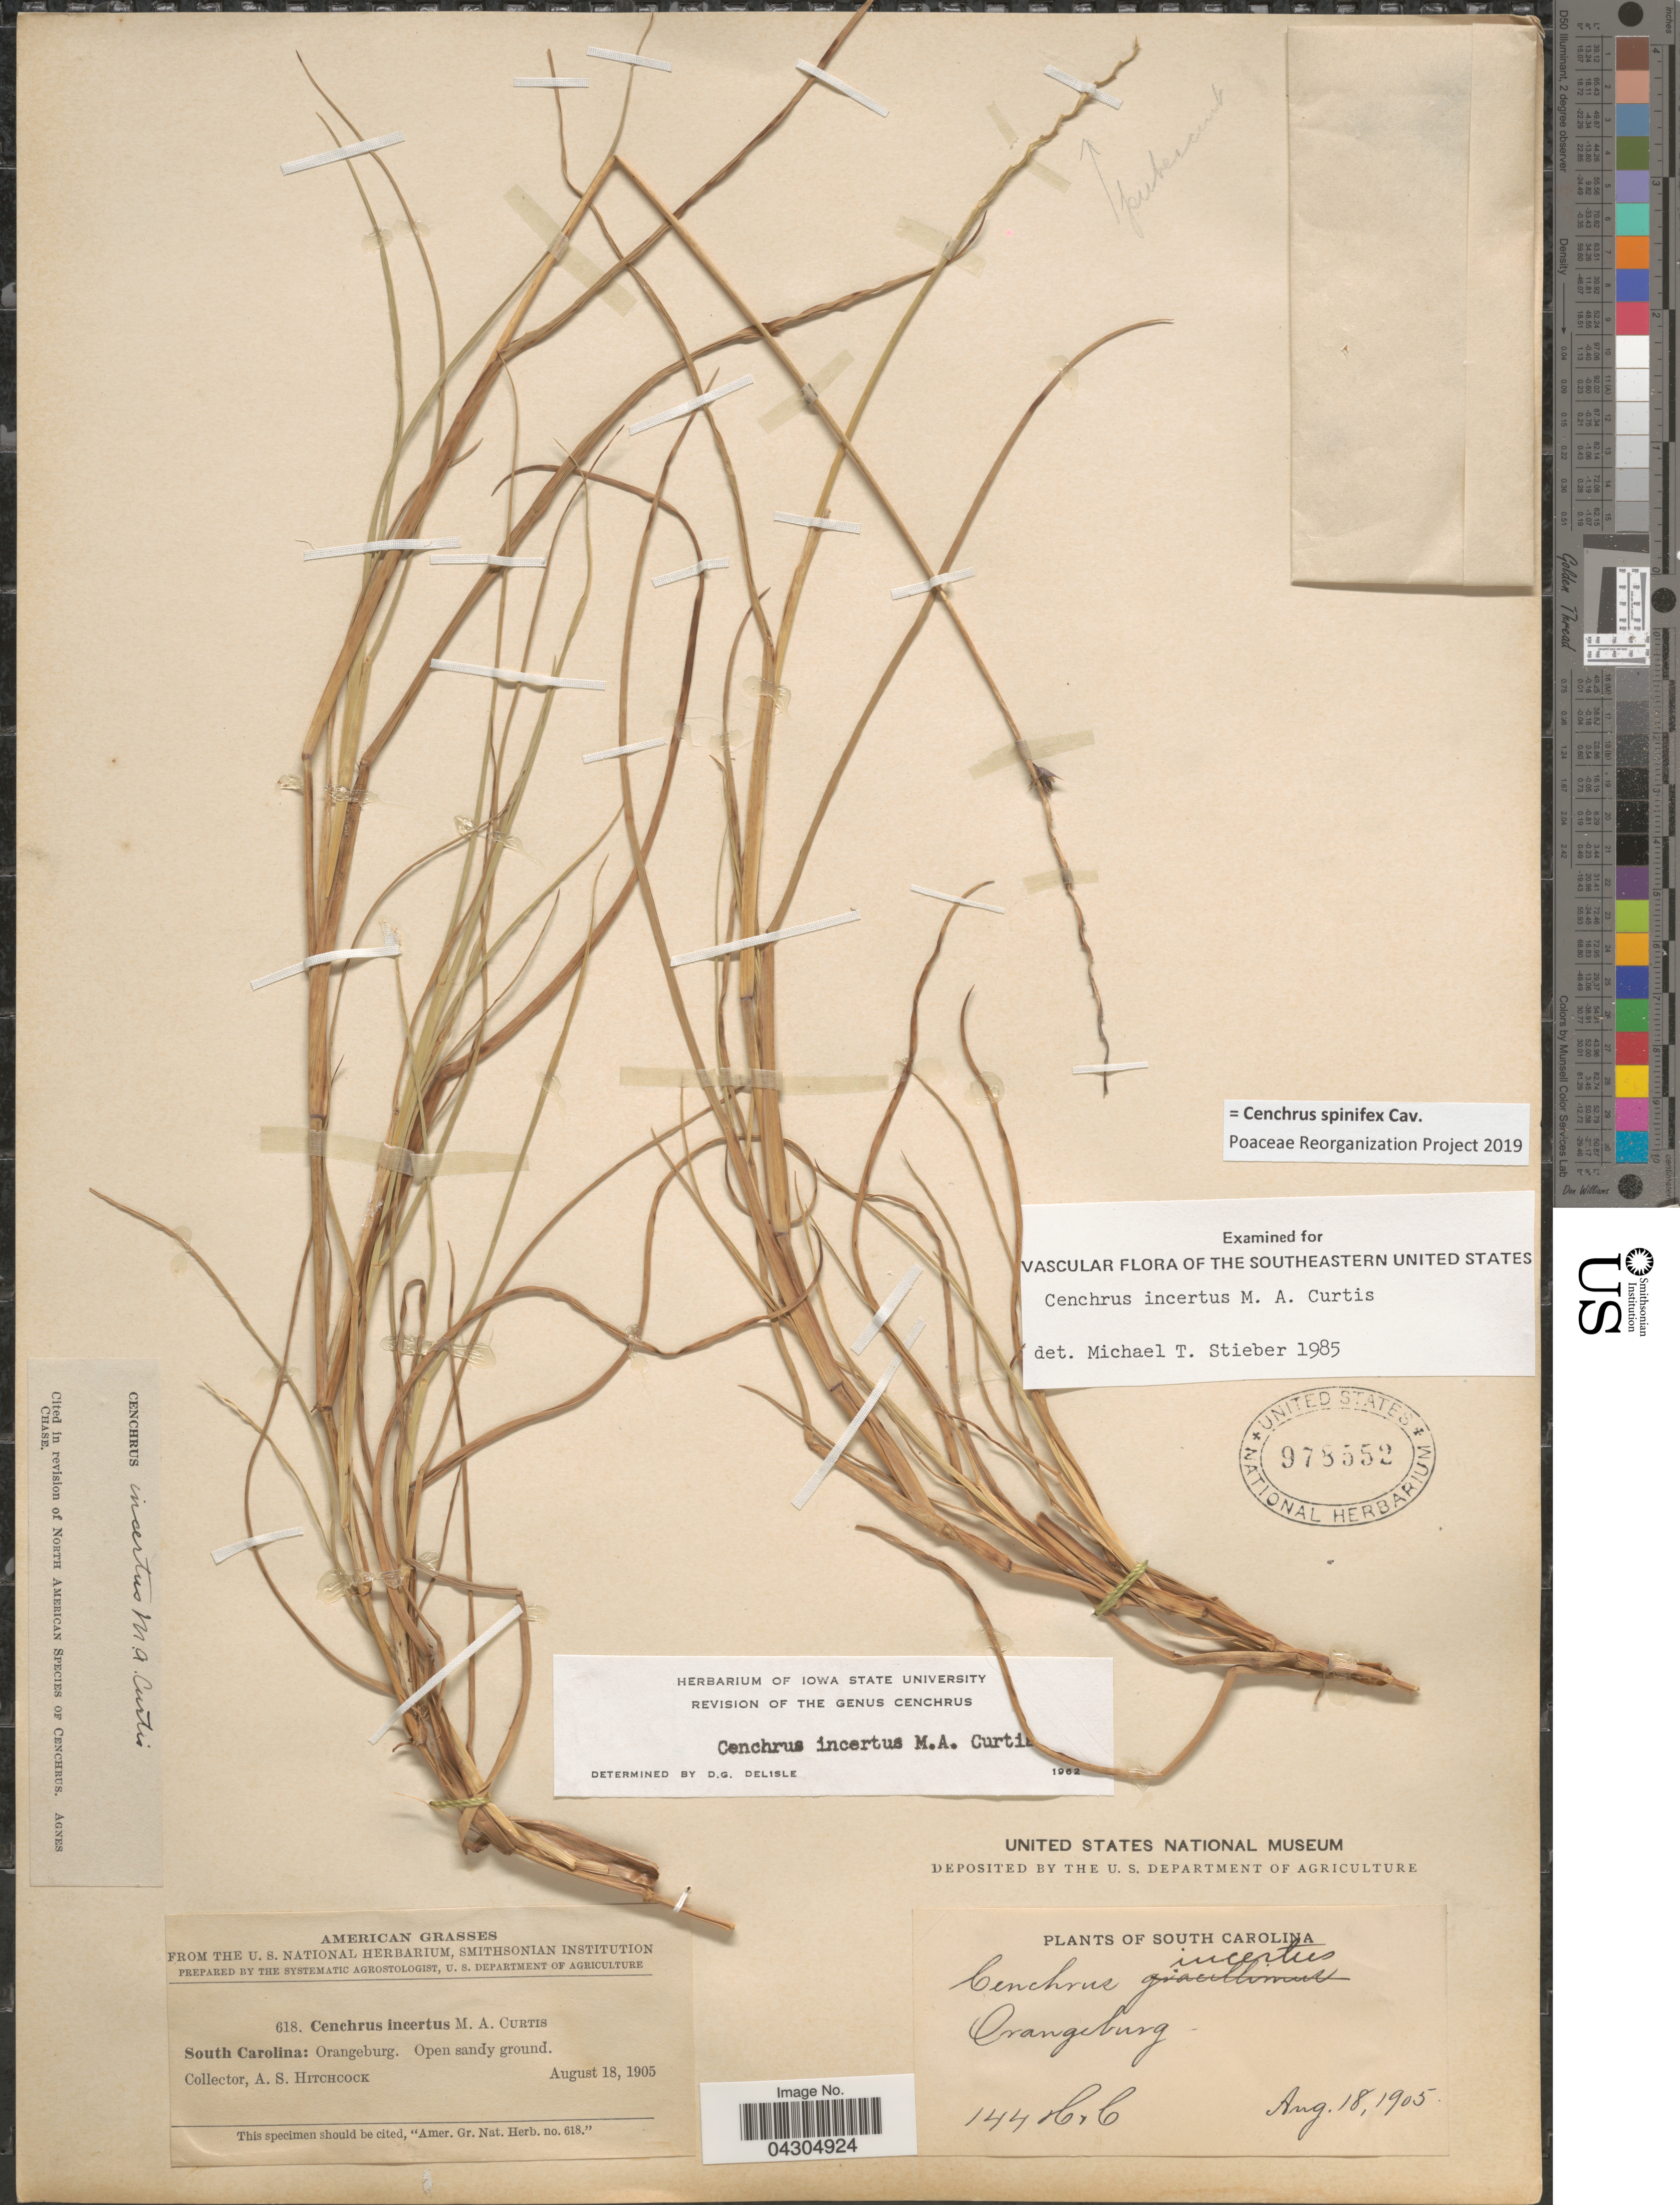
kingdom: Plantae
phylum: Tracheophyta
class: Liliopsida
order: Poales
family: Poaceae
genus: Cenchrus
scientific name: Cenchrus spinifex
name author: Cav.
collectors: A. S. Hitchcock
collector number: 618/144?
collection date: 1905-08-18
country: United States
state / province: South Carolina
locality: Orangeburg. Open sandy ground.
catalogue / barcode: US 978552